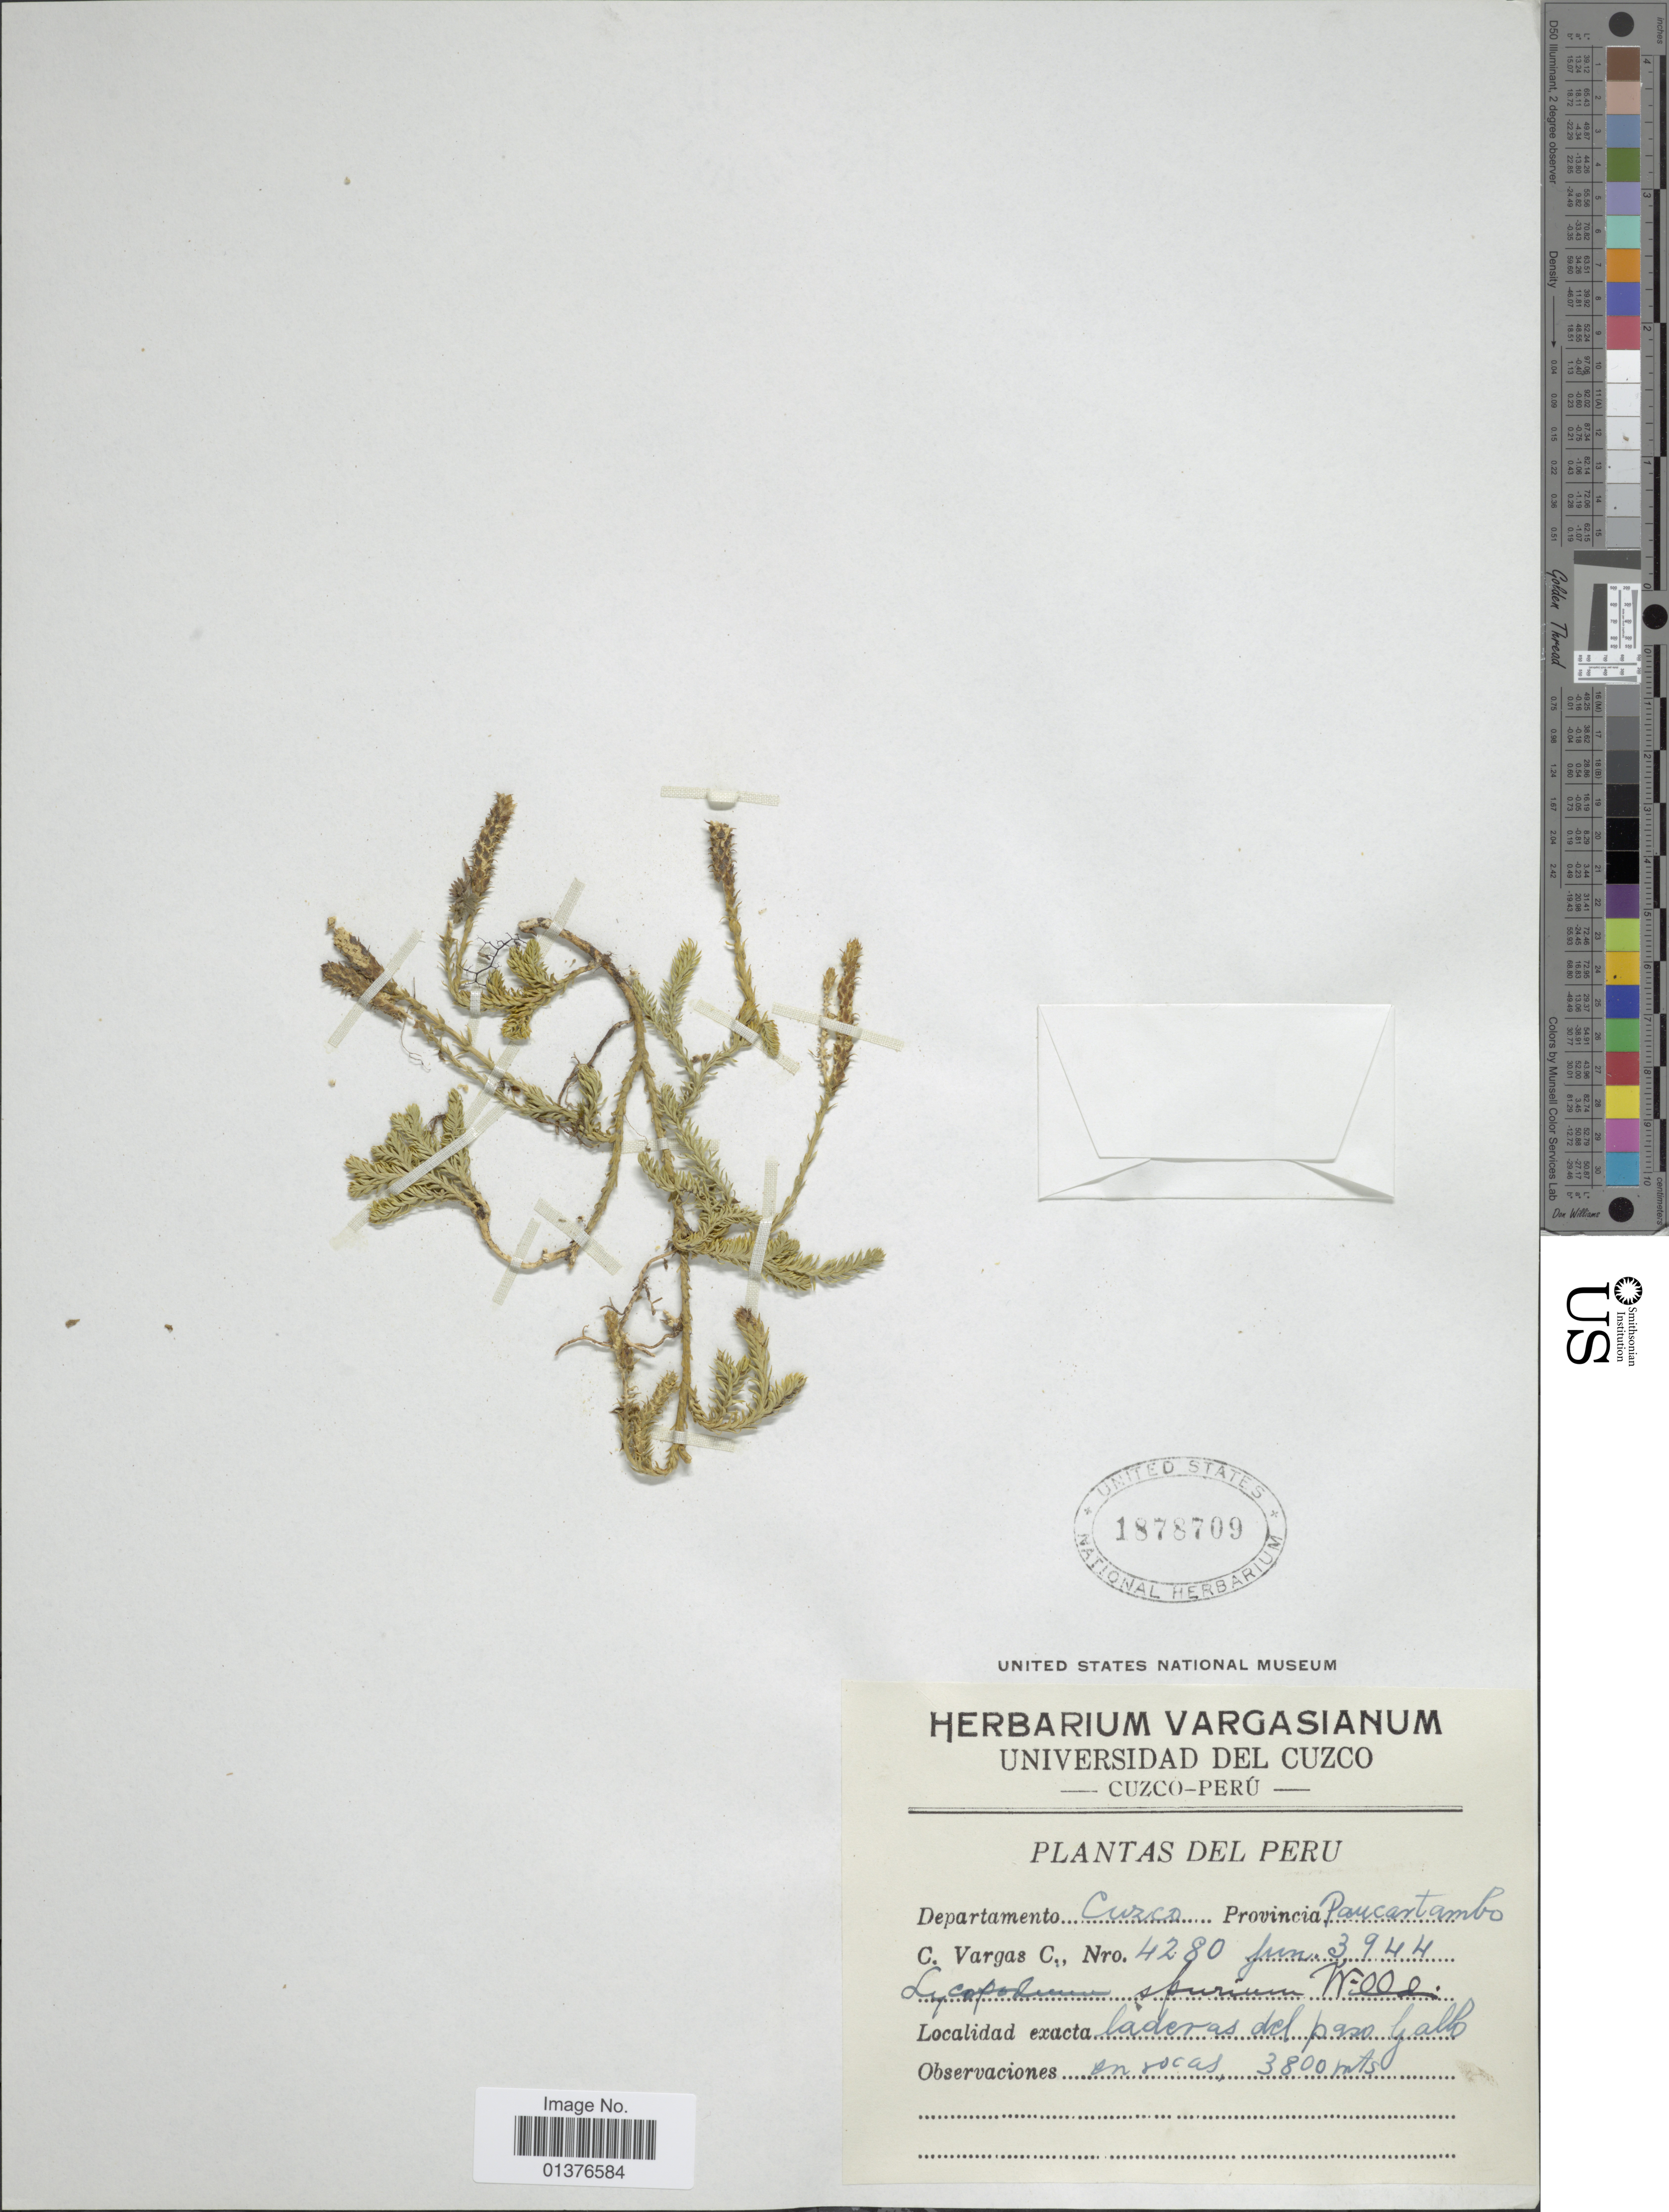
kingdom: Plantae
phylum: Tracheophyta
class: Lycopodiopsida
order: Lycopodiales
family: Lycopodiaceae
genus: Austrolycopodium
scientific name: Austrolycopodium magellanicum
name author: (P. Beauv.) Holub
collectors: C. Vargas Calderón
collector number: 4280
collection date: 1944-06-03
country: Peru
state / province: Cusco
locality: Provincia Paucartambo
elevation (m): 3800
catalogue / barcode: US 1878709